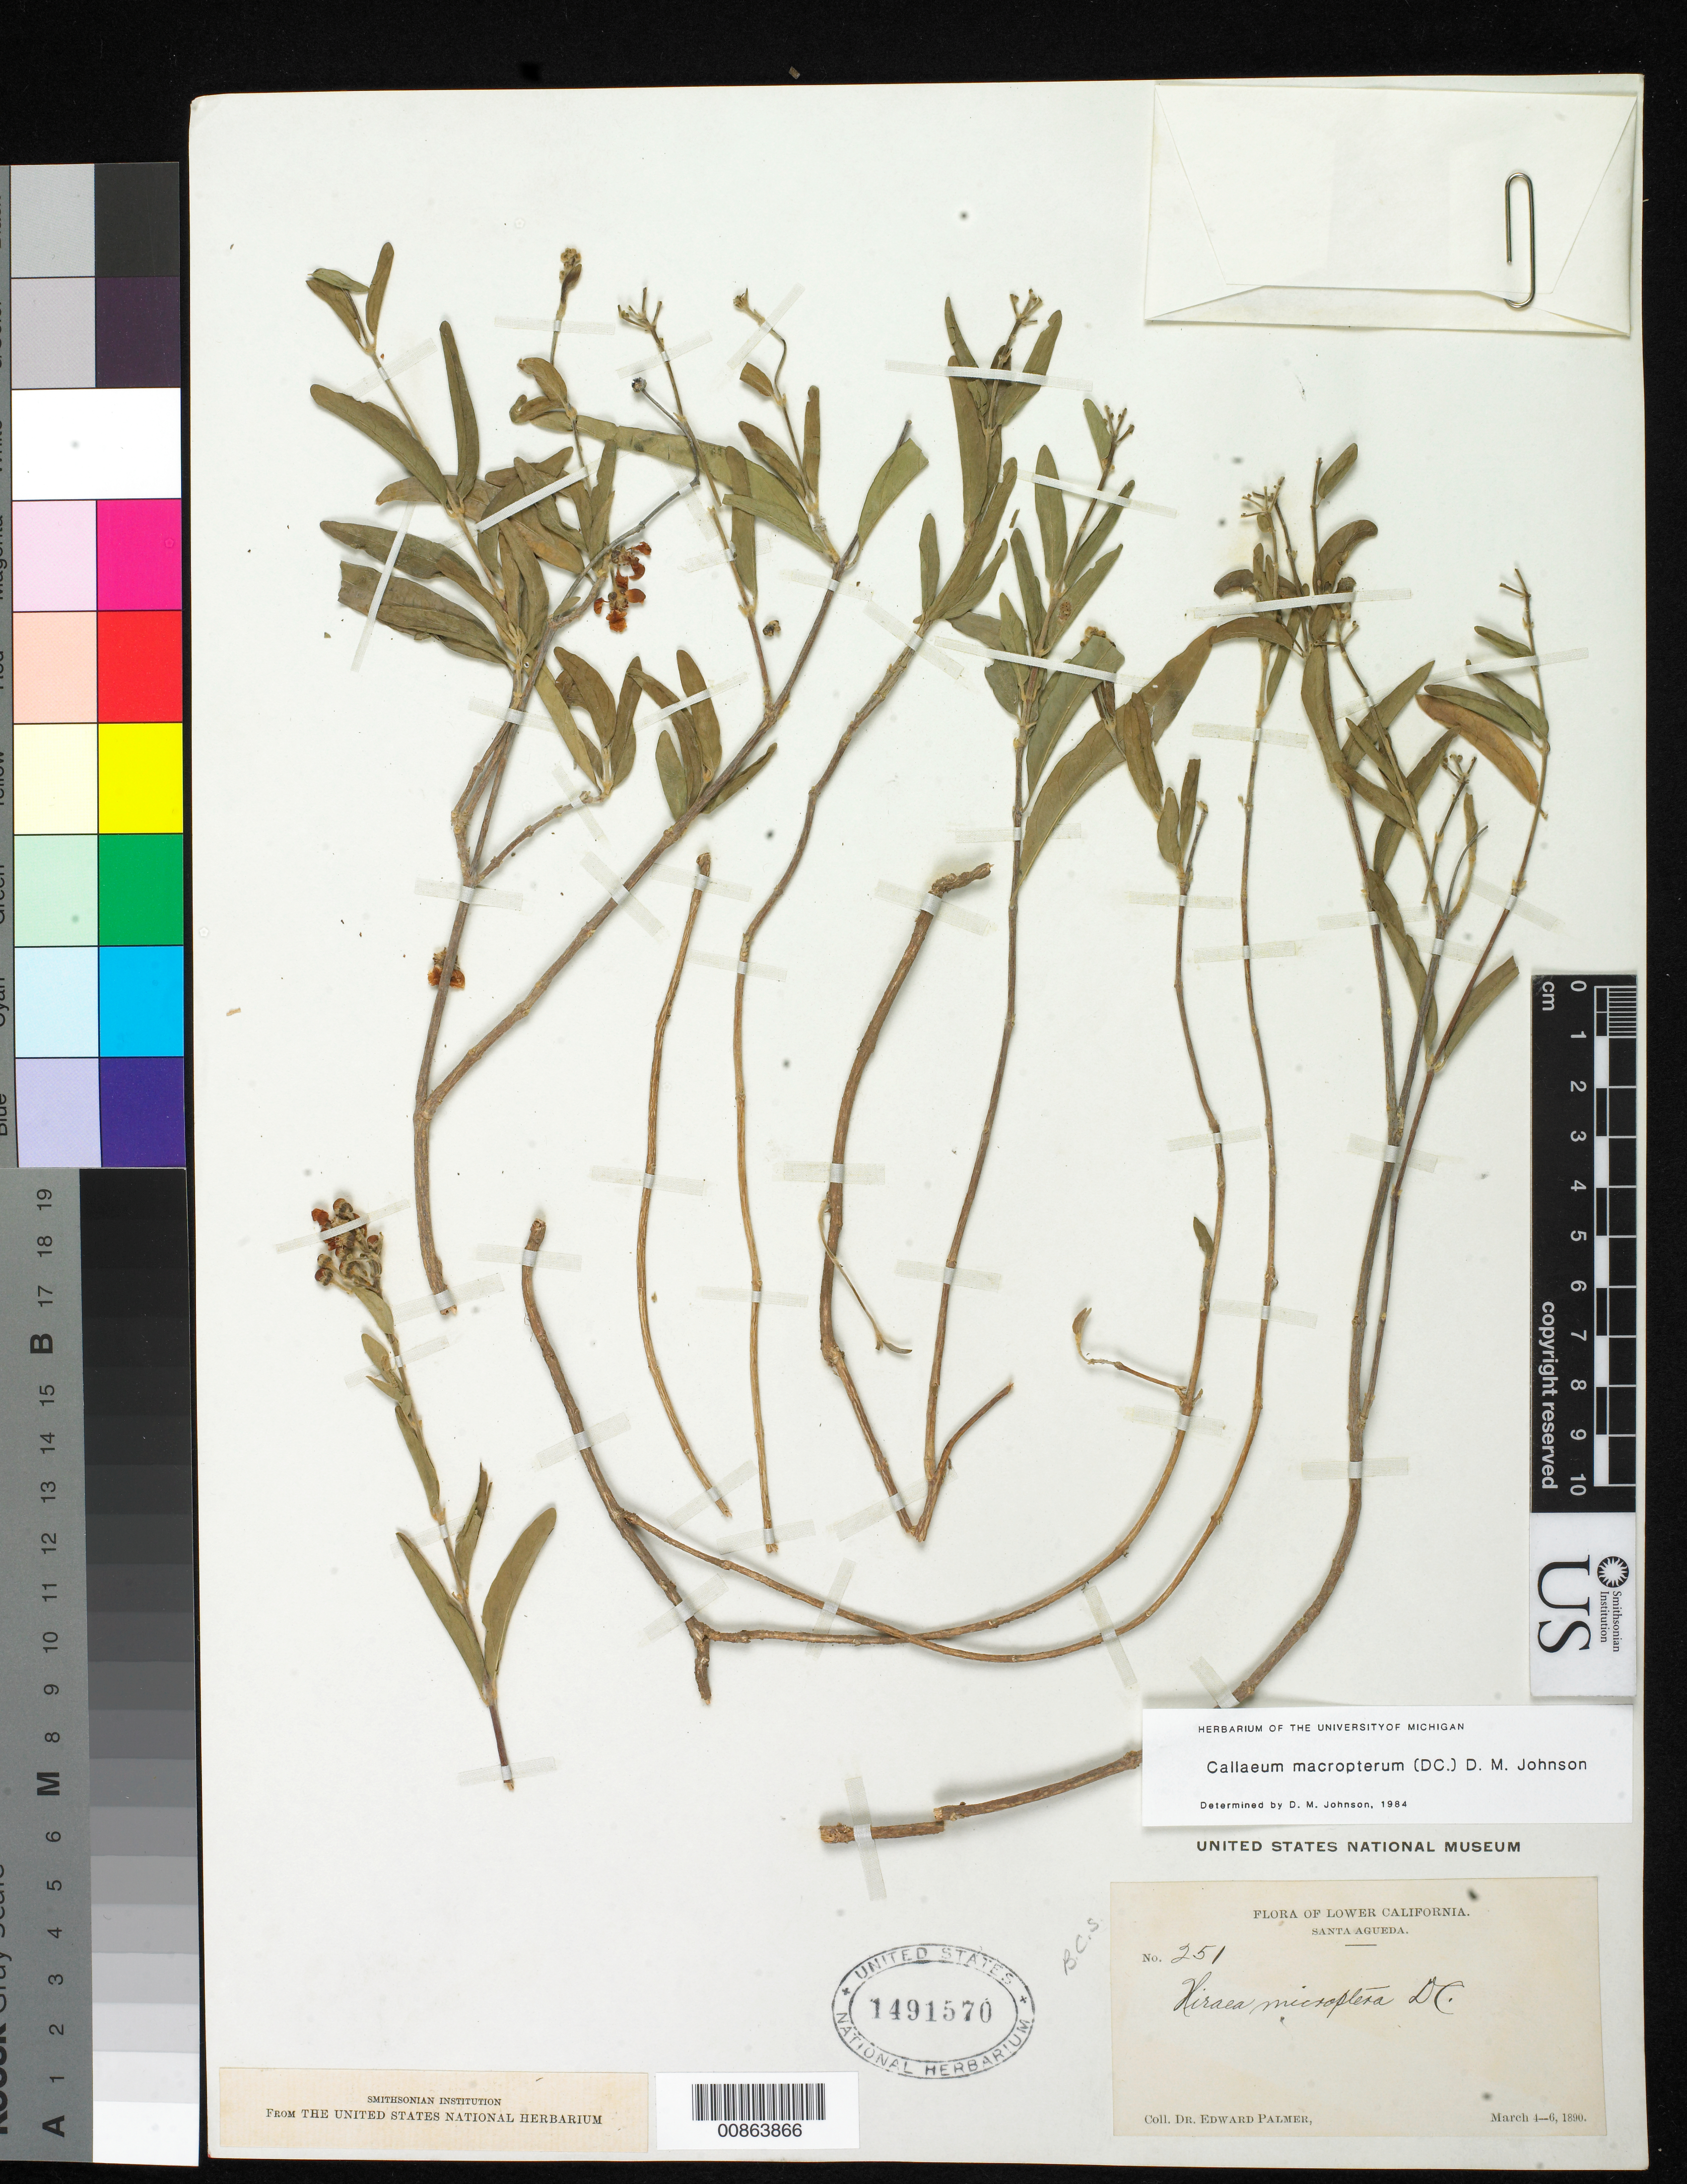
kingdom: Plantae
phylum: Tracheophyta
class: Magnoliopsida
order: Malpighiales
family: Malpighiaceae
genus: Callaeum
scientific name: Callaeum macropterum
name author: (Moc. & Sessé ex DC.) D.M. Johnson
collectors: E. Palmer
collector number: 251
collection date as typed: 04 Mar 1890 to 06 Mar 1890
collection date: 1890-03-04/1890-03-06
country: Mexico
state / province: Baja California Sur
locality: Santa Agueda, Baja California Sur.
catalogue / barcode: US 1491570